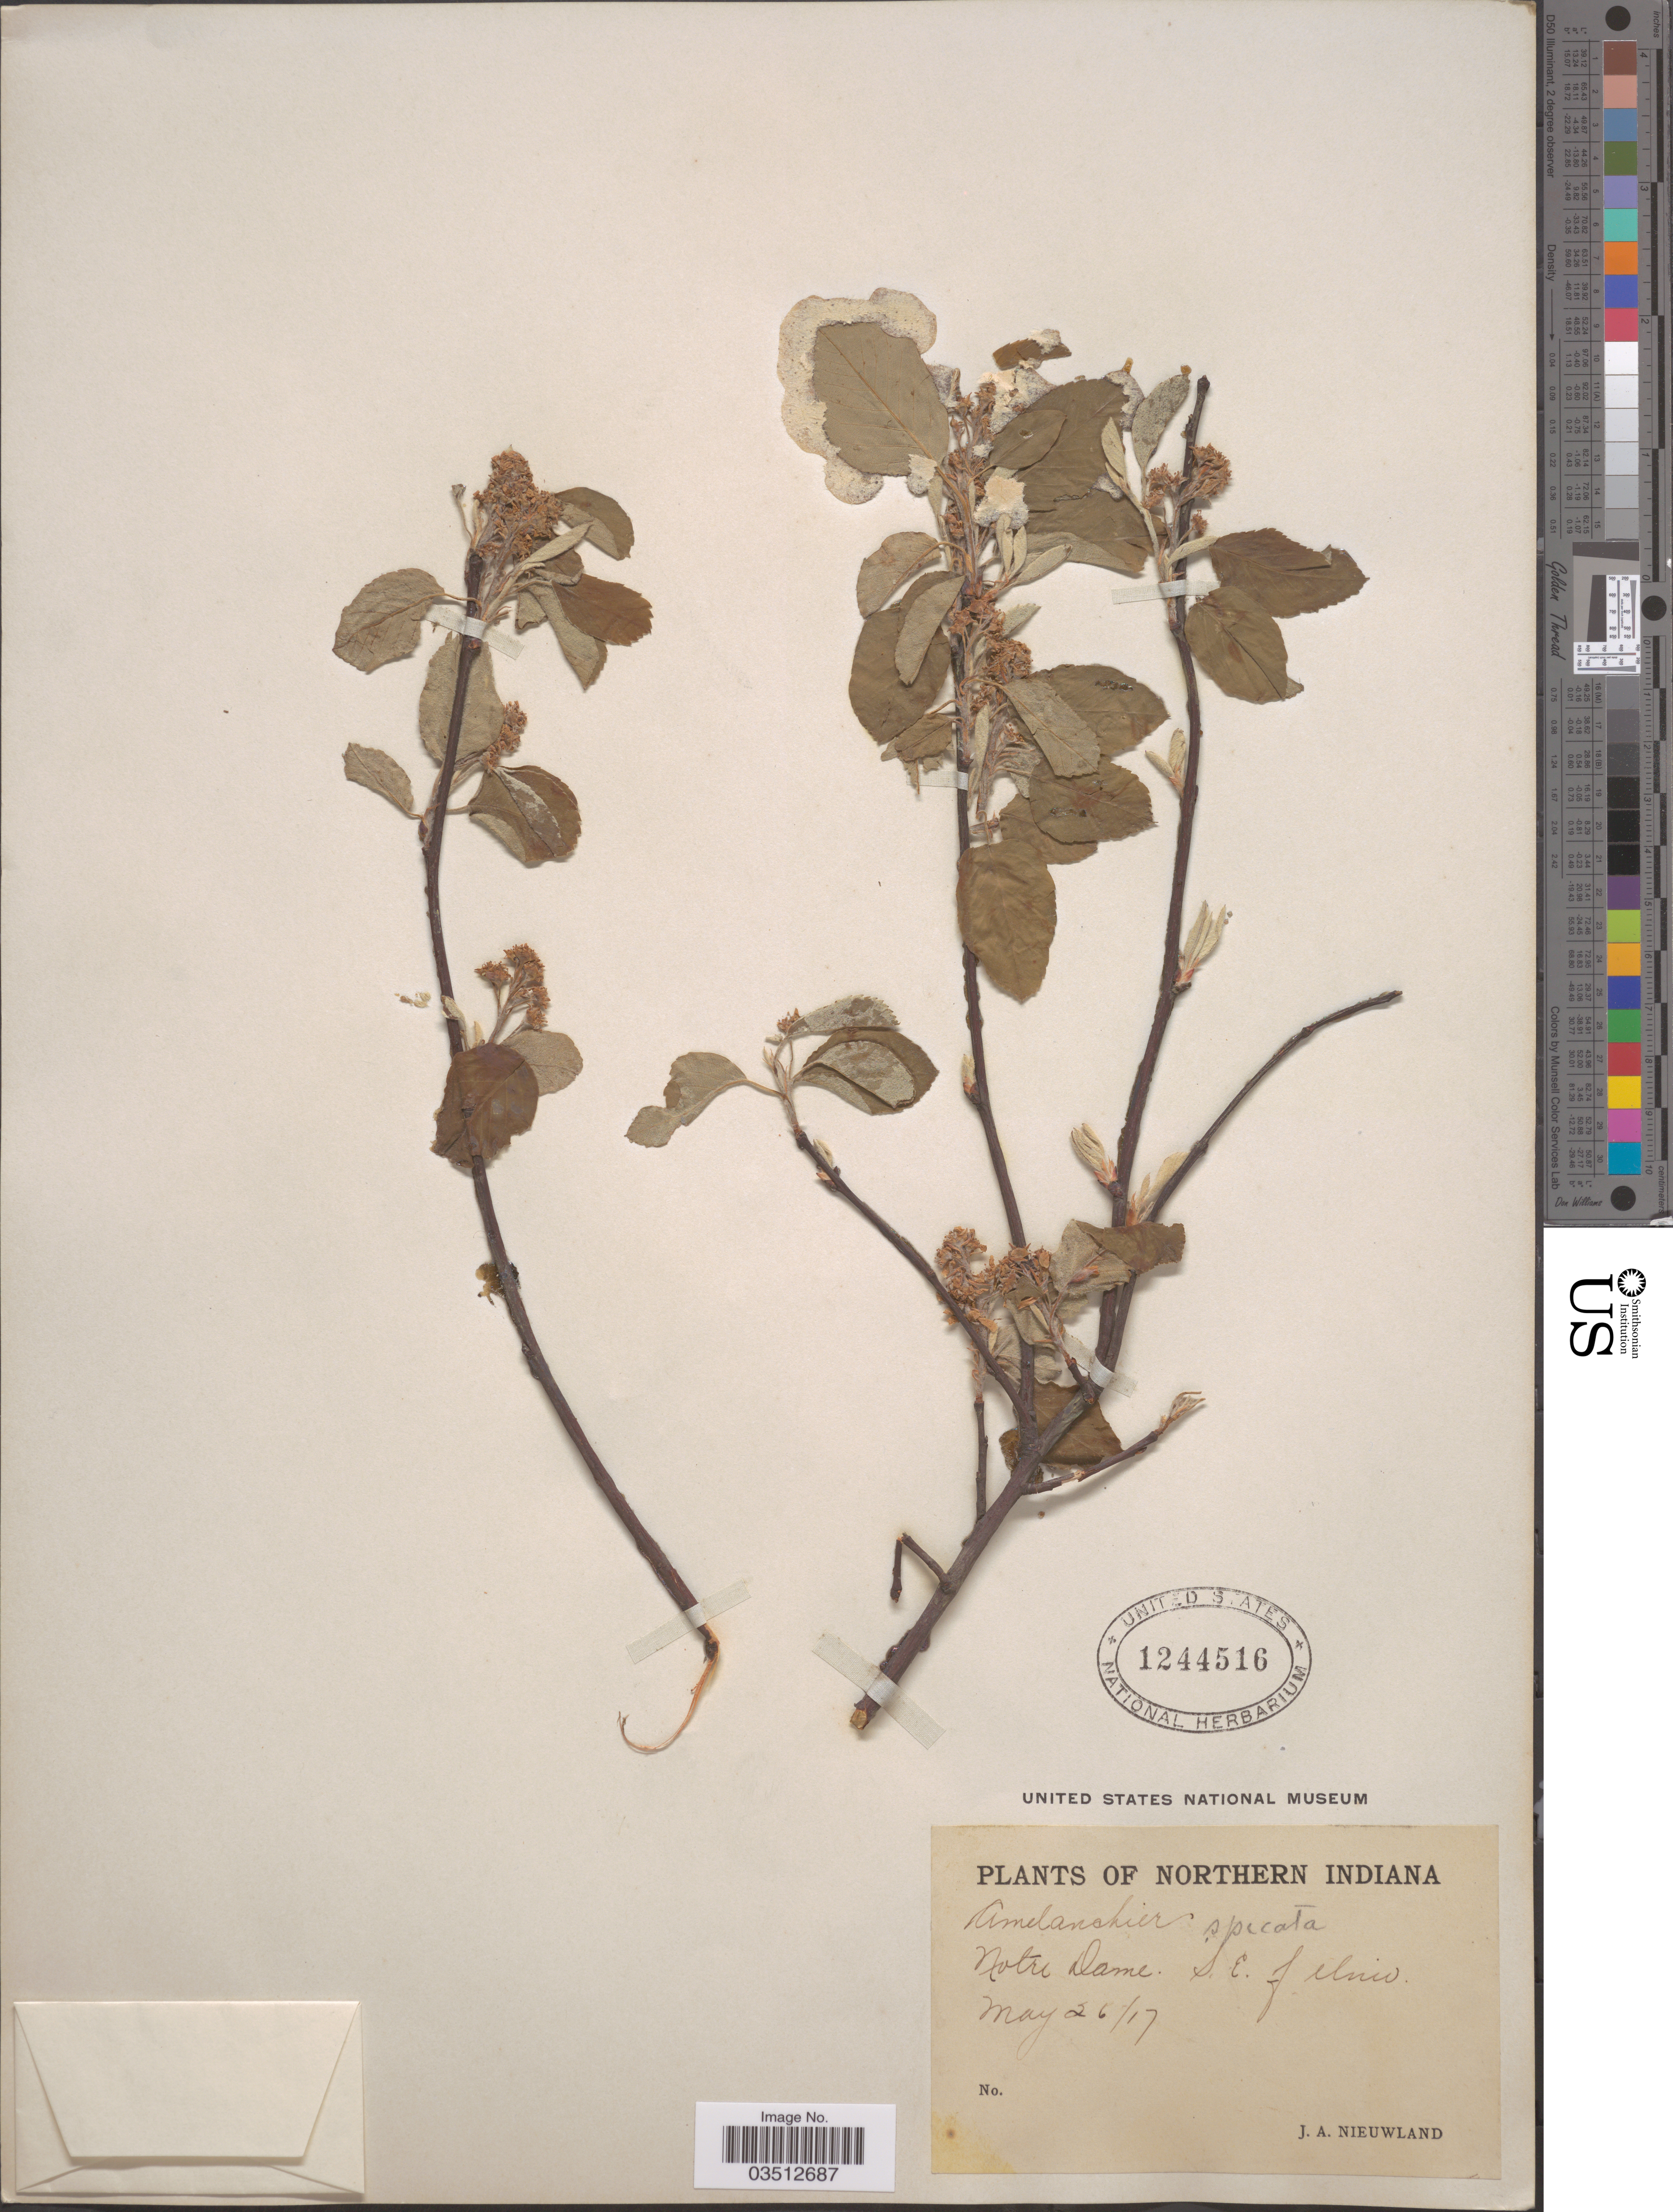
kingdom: Plantae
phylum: Tracheophyta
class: Magnoliopsida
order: Rosales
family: Rosaceae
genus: Amelanchier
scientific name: Amelanchier x spicata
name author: (Lam.) K. Koch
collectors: J. A. Nieuwland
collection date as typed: Transcribed d/m/y: 26/5/17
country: United States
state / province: Indiana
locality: Northern Indiana. Notre Dame, S.E. of Univ.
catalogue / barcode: US 1244516